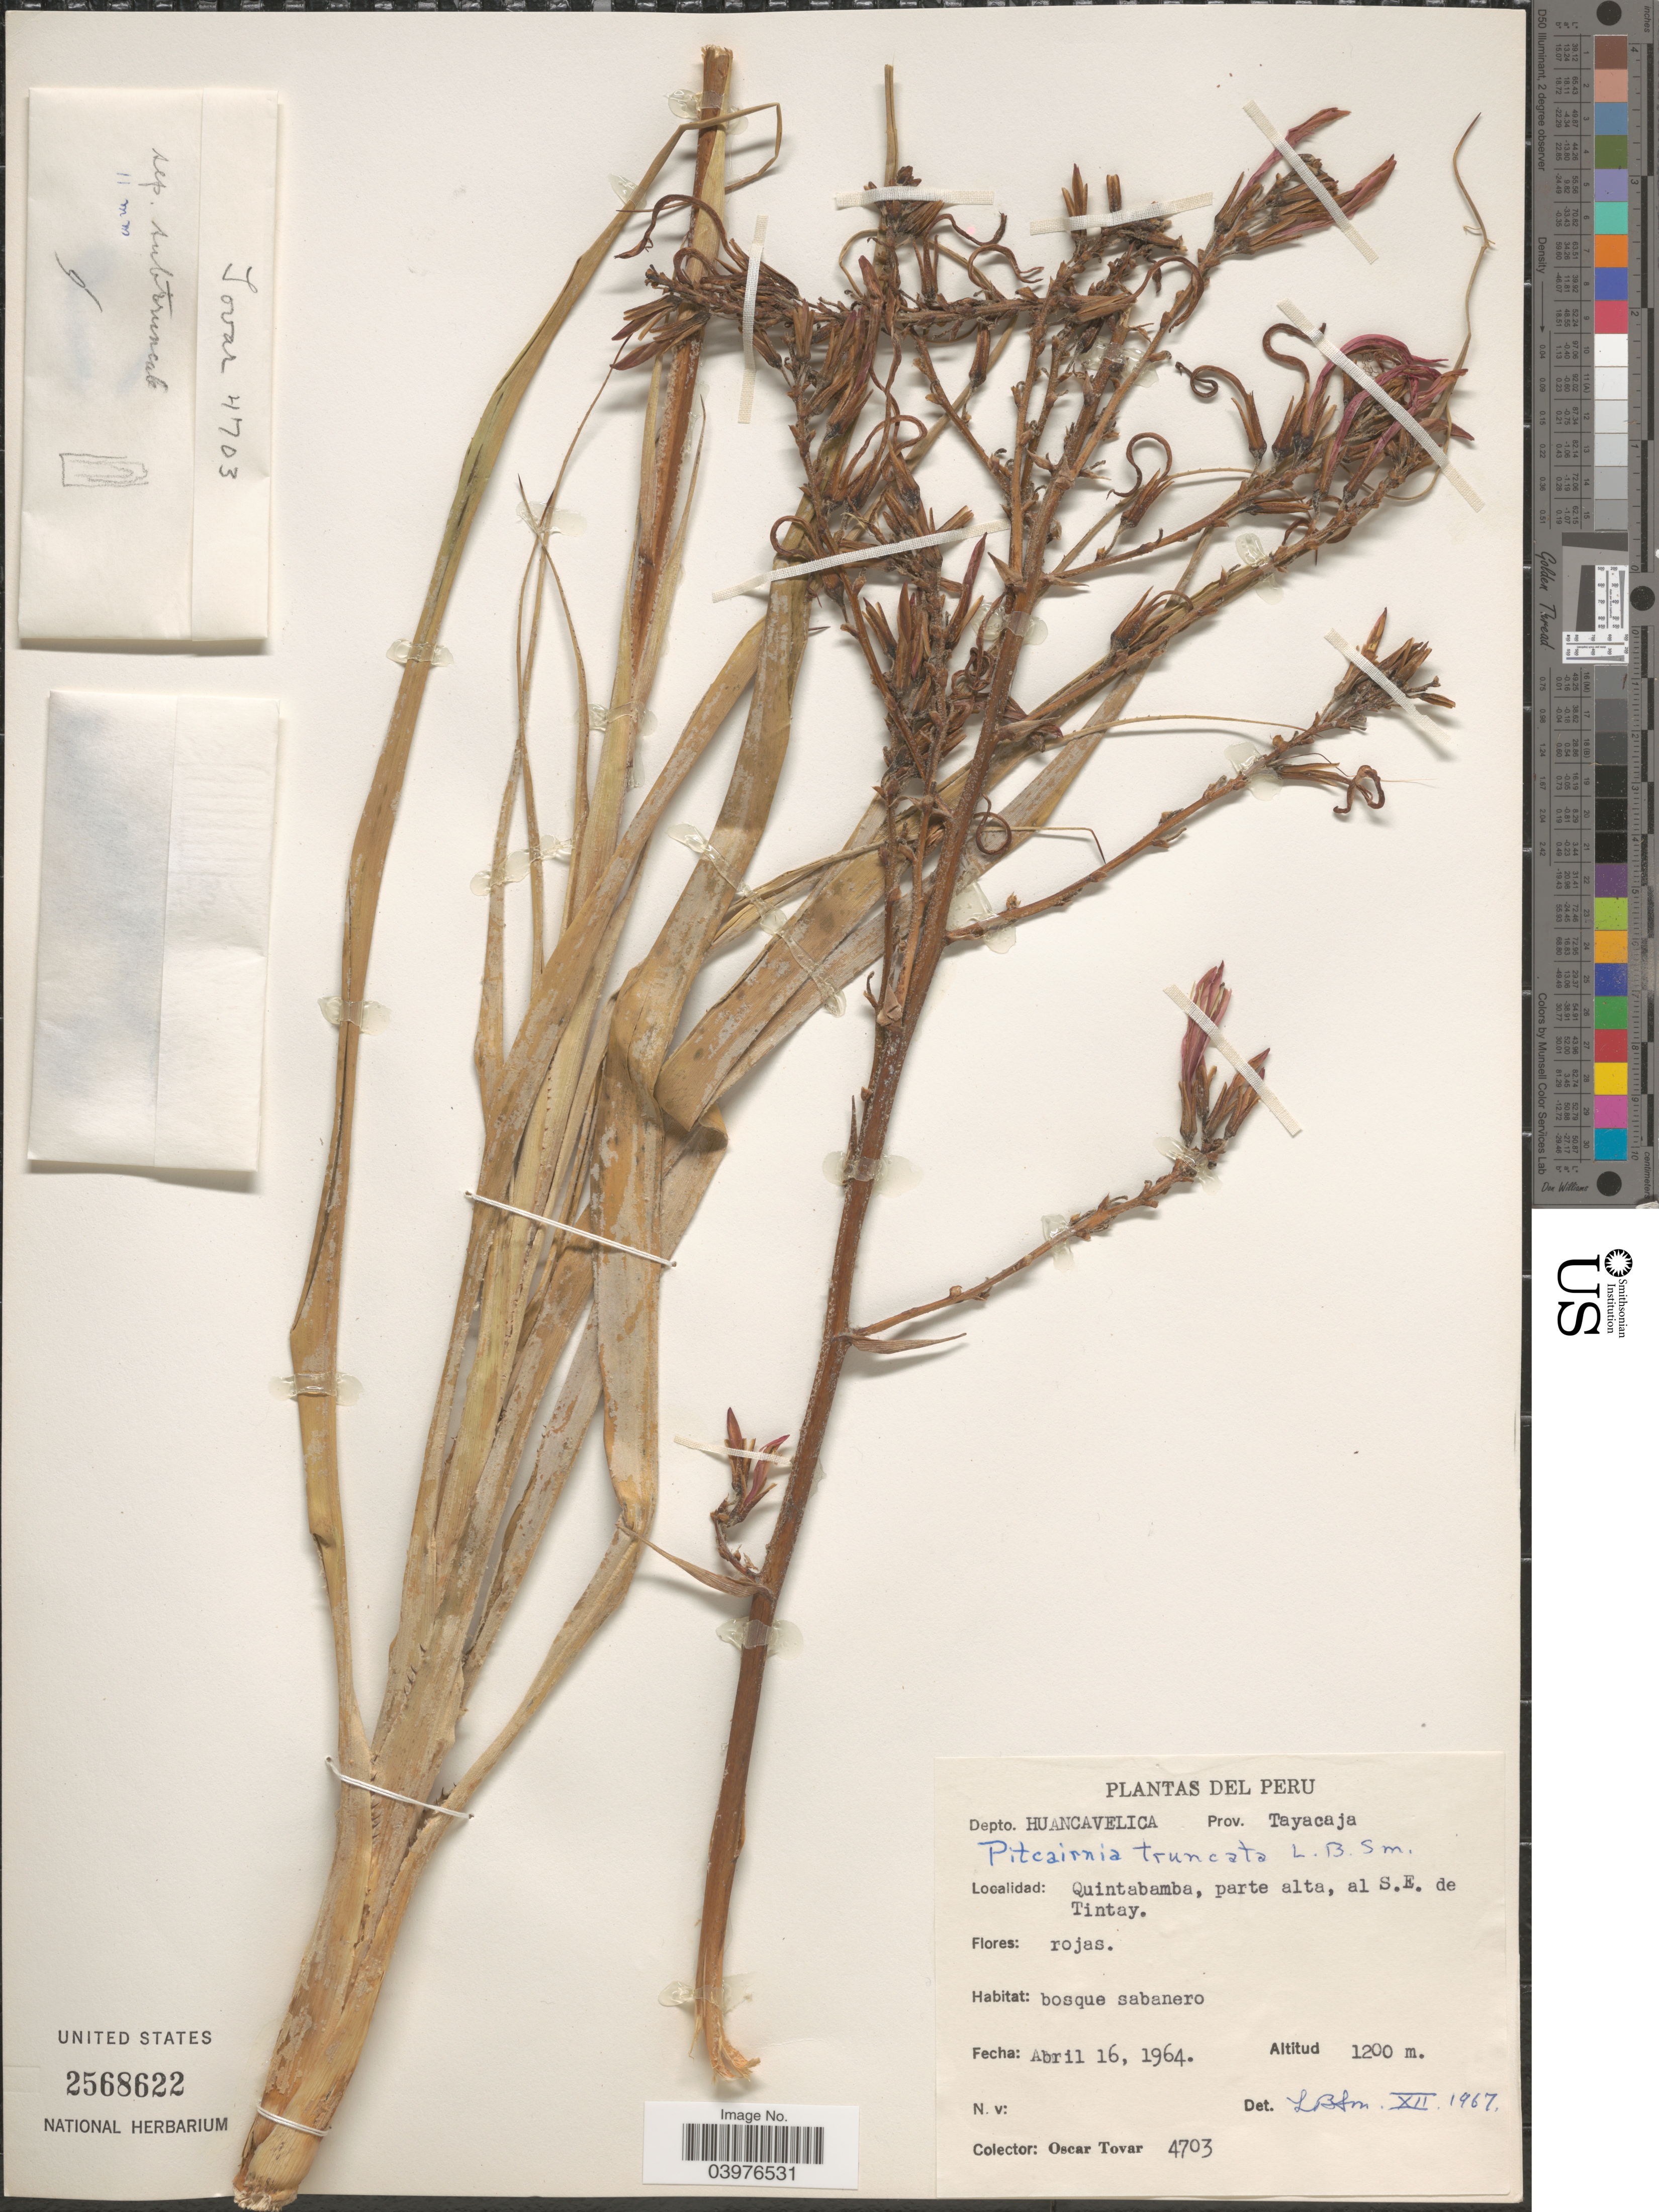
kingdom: Plantae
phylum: Tracheophyta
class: Liliopsida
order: Poales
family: Bromeliaceae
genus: Pitcairnia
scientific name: Pitcairnia truncata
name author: L.B. Sm.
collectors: Ó. Tovar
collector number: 4703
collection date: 1964-04-16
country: Peru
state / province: Huancavelica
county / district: Tayacaja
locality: Depto. Huancavelica. Prov. Tayacaja. Quintabamba, parte alta, al S.E. de Tintay.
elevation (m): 1200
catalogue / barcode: US 2568622